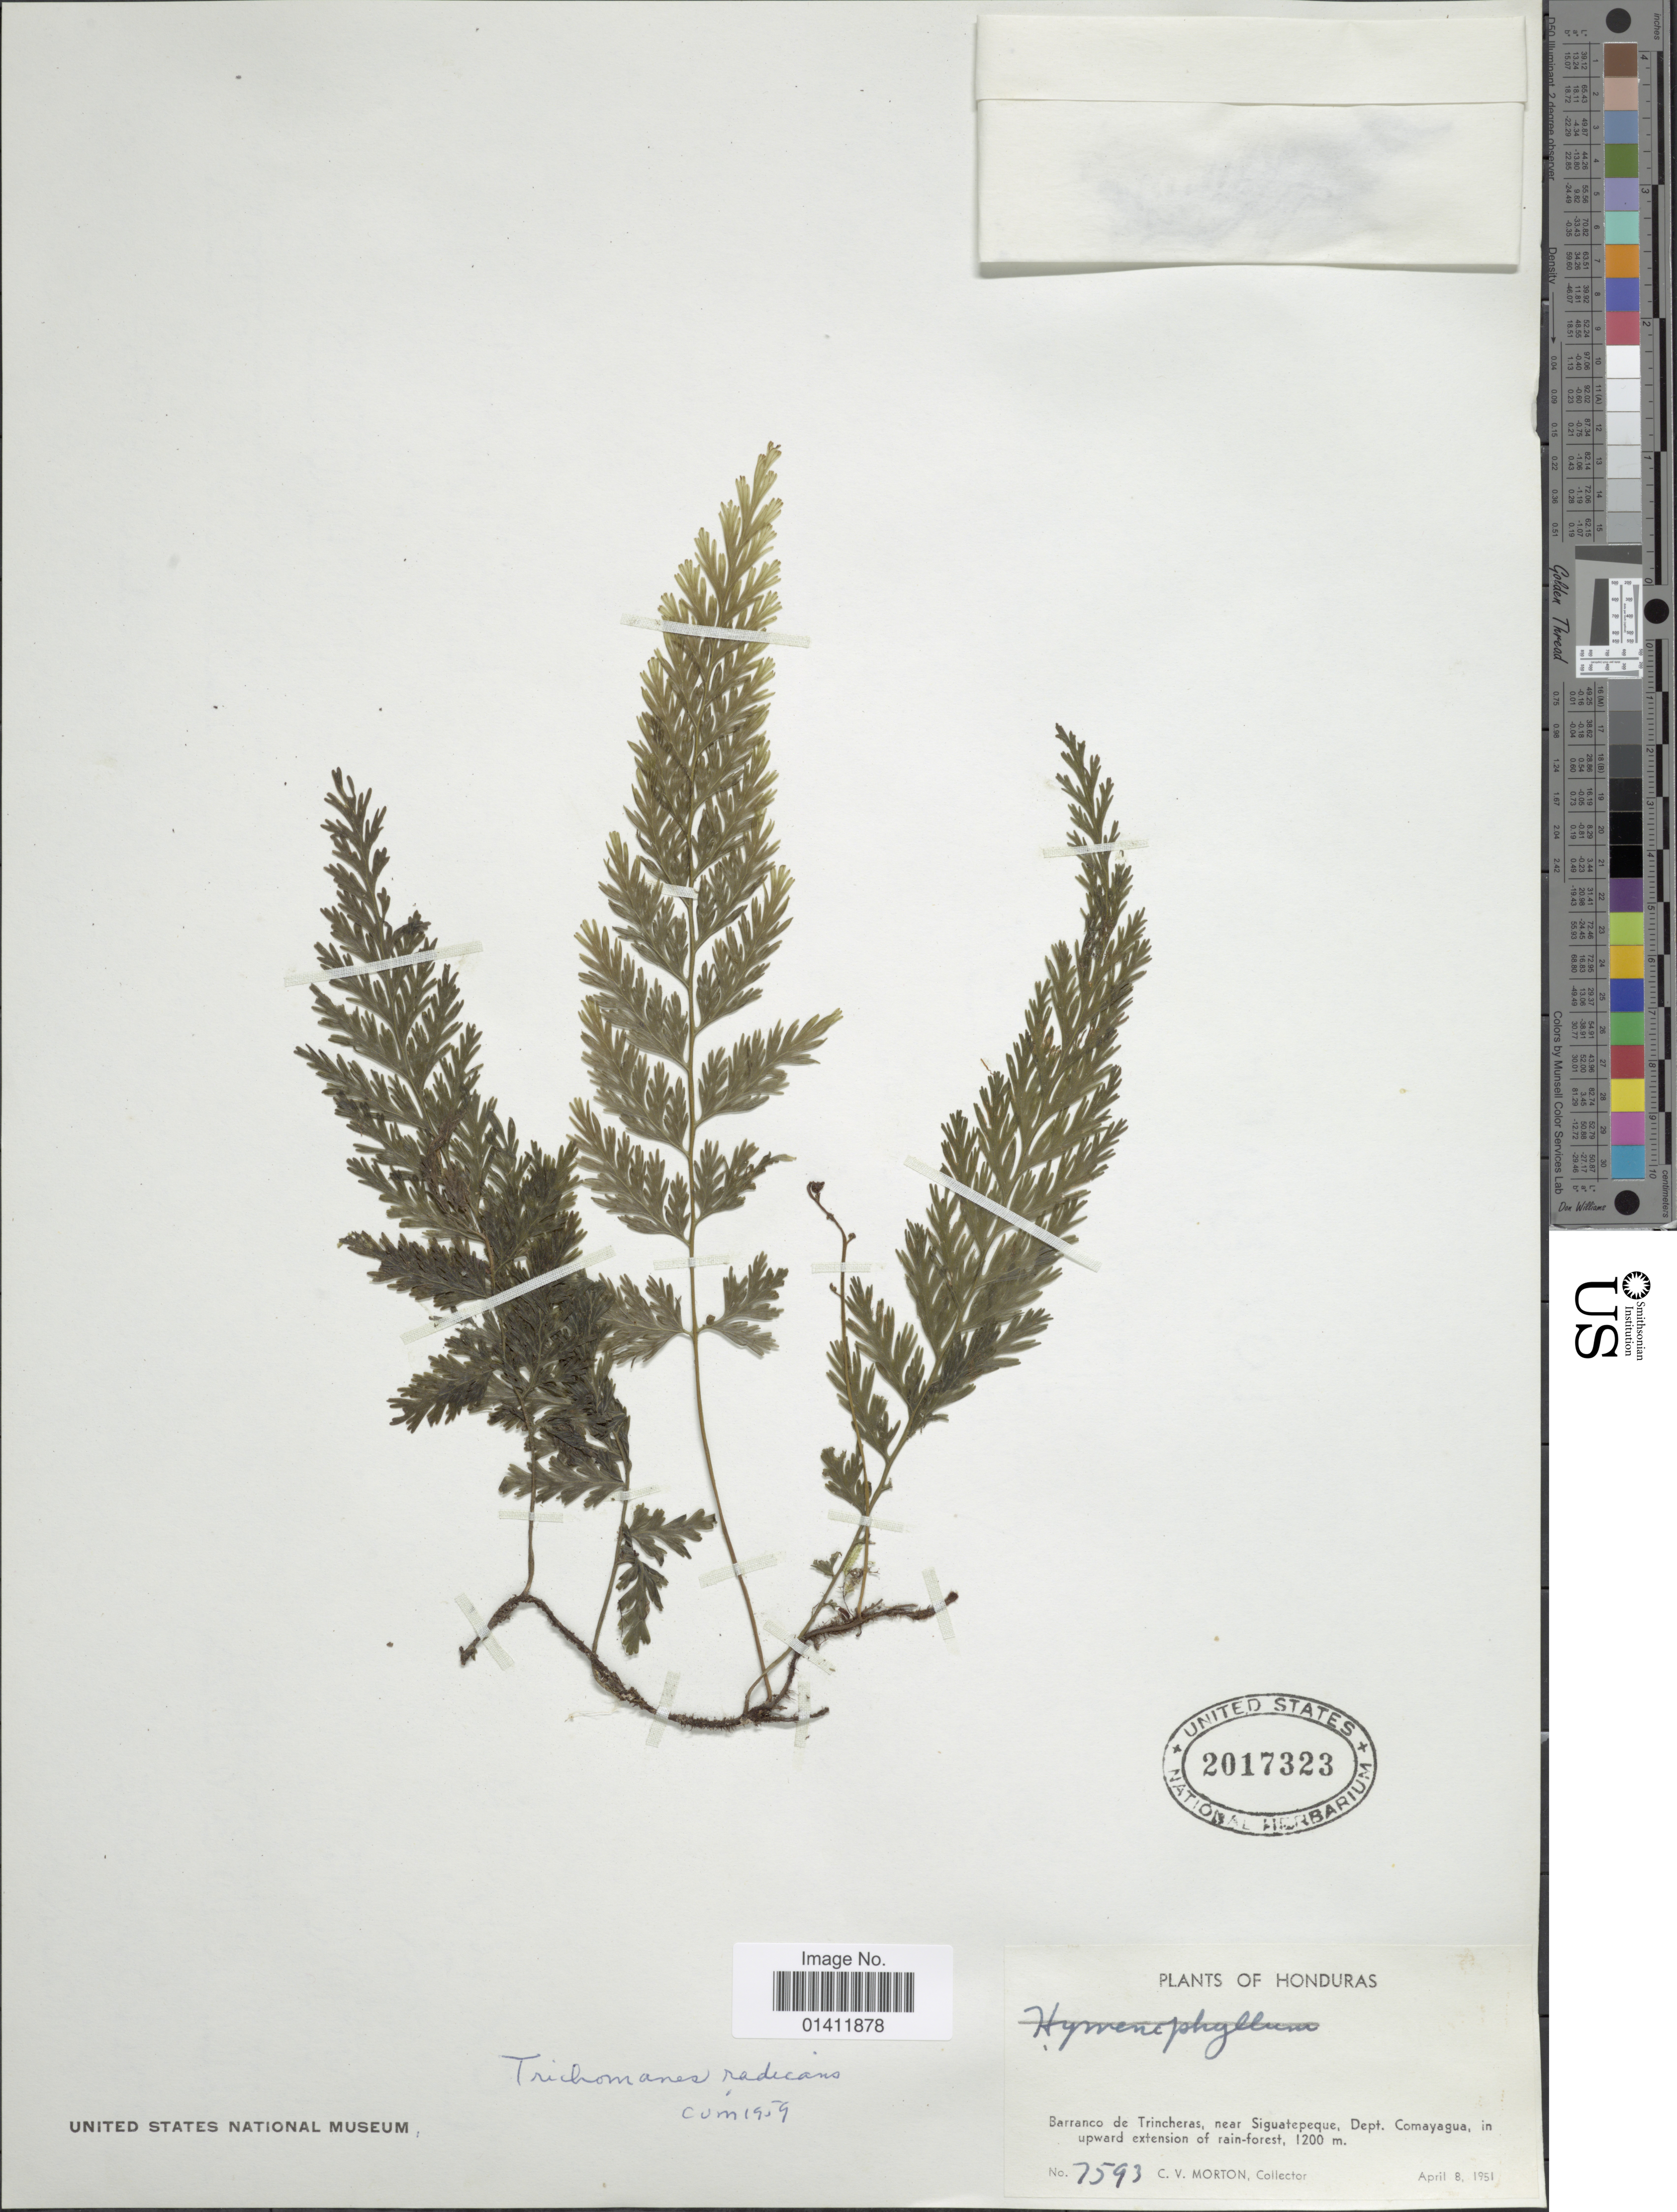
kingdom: Plantae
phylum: Tracheophyta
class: Polypodiopsida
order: Hymenophyllales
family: Hymenophyllaceae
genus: Vandenboschia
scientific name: Vandenboschia radicans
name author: (Sw.) Copel.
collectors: C. V. Morton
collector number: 7593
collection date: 1951-04-08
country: Honduras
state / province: Comayagua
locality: Barranco de Trincheras, near Siguatepeque, Dept. Comayagua, in upward extension of rain-forest.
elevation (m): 1200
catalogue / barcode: US 2017323